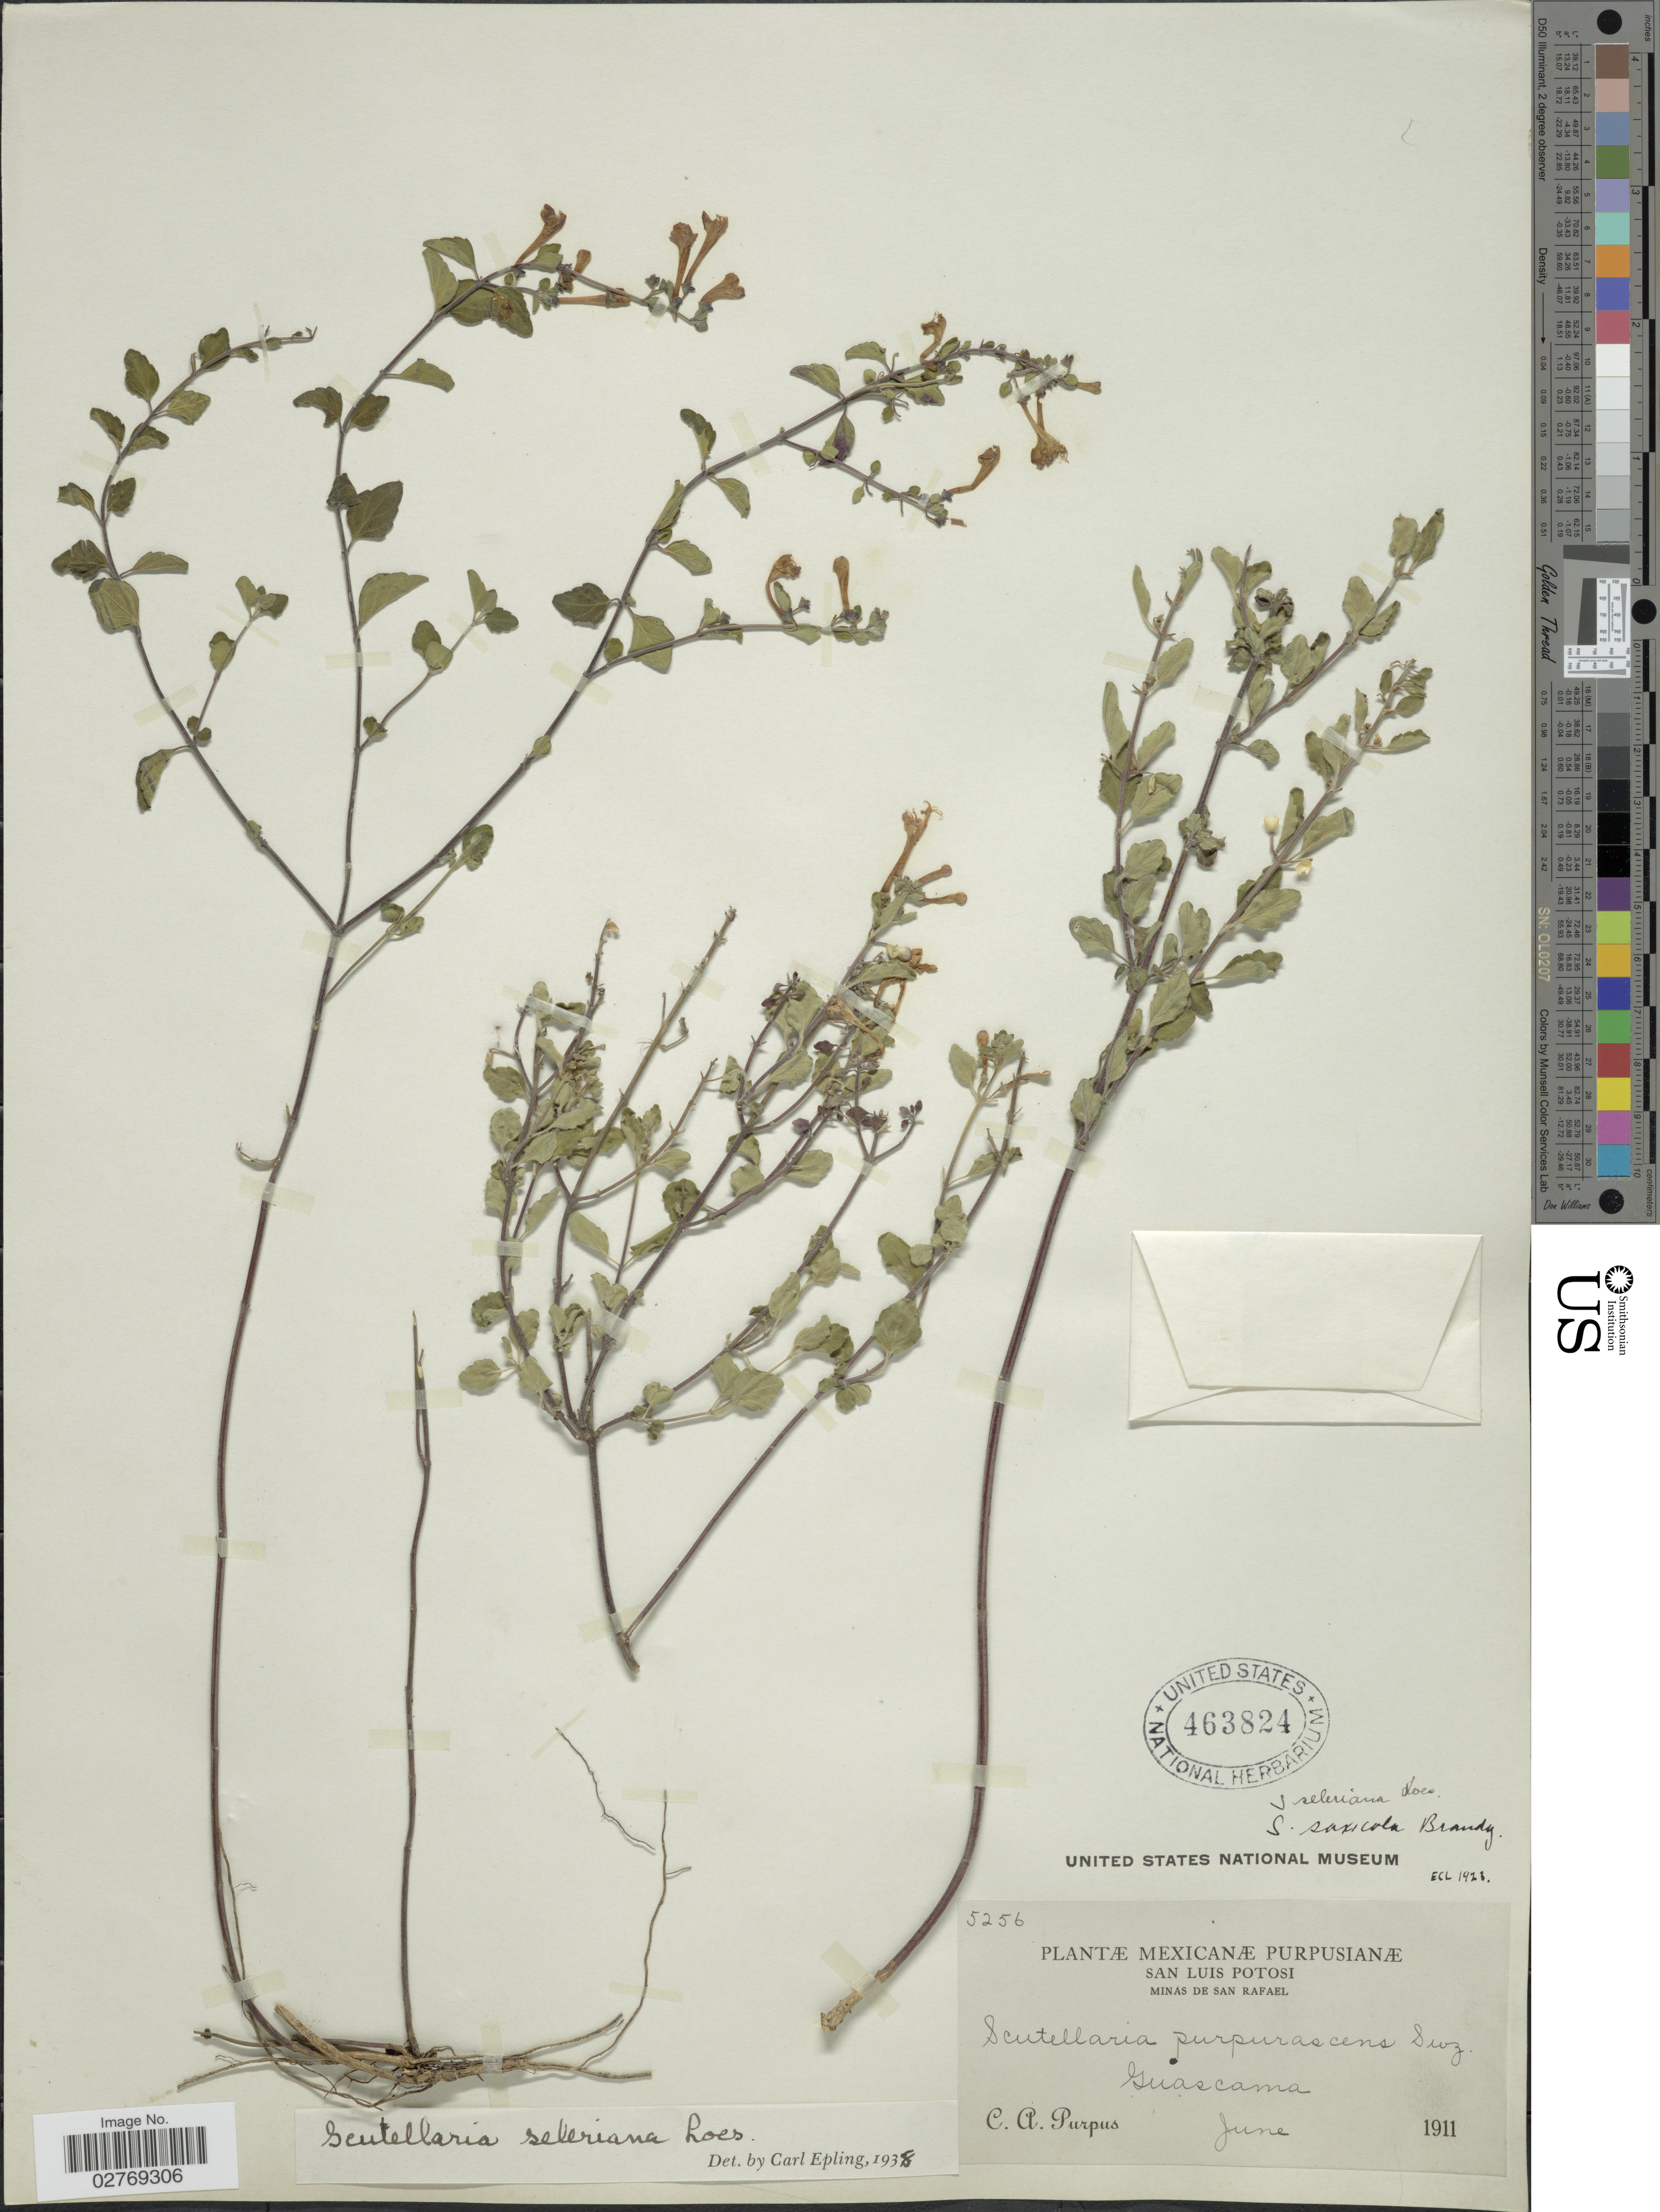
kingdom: Plantae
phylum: Tracheophyta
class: Magnoliopsida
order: Lamiales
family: Lamiaceae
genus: Scutellaria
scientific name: Scutellaria seleriana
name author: Loes.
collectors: C. A. Purpus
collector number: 5256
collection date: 1911-06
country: Mexico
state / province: San Luis Potosí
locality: Minas de San Rafael, Guascama.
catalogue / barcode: US 463824